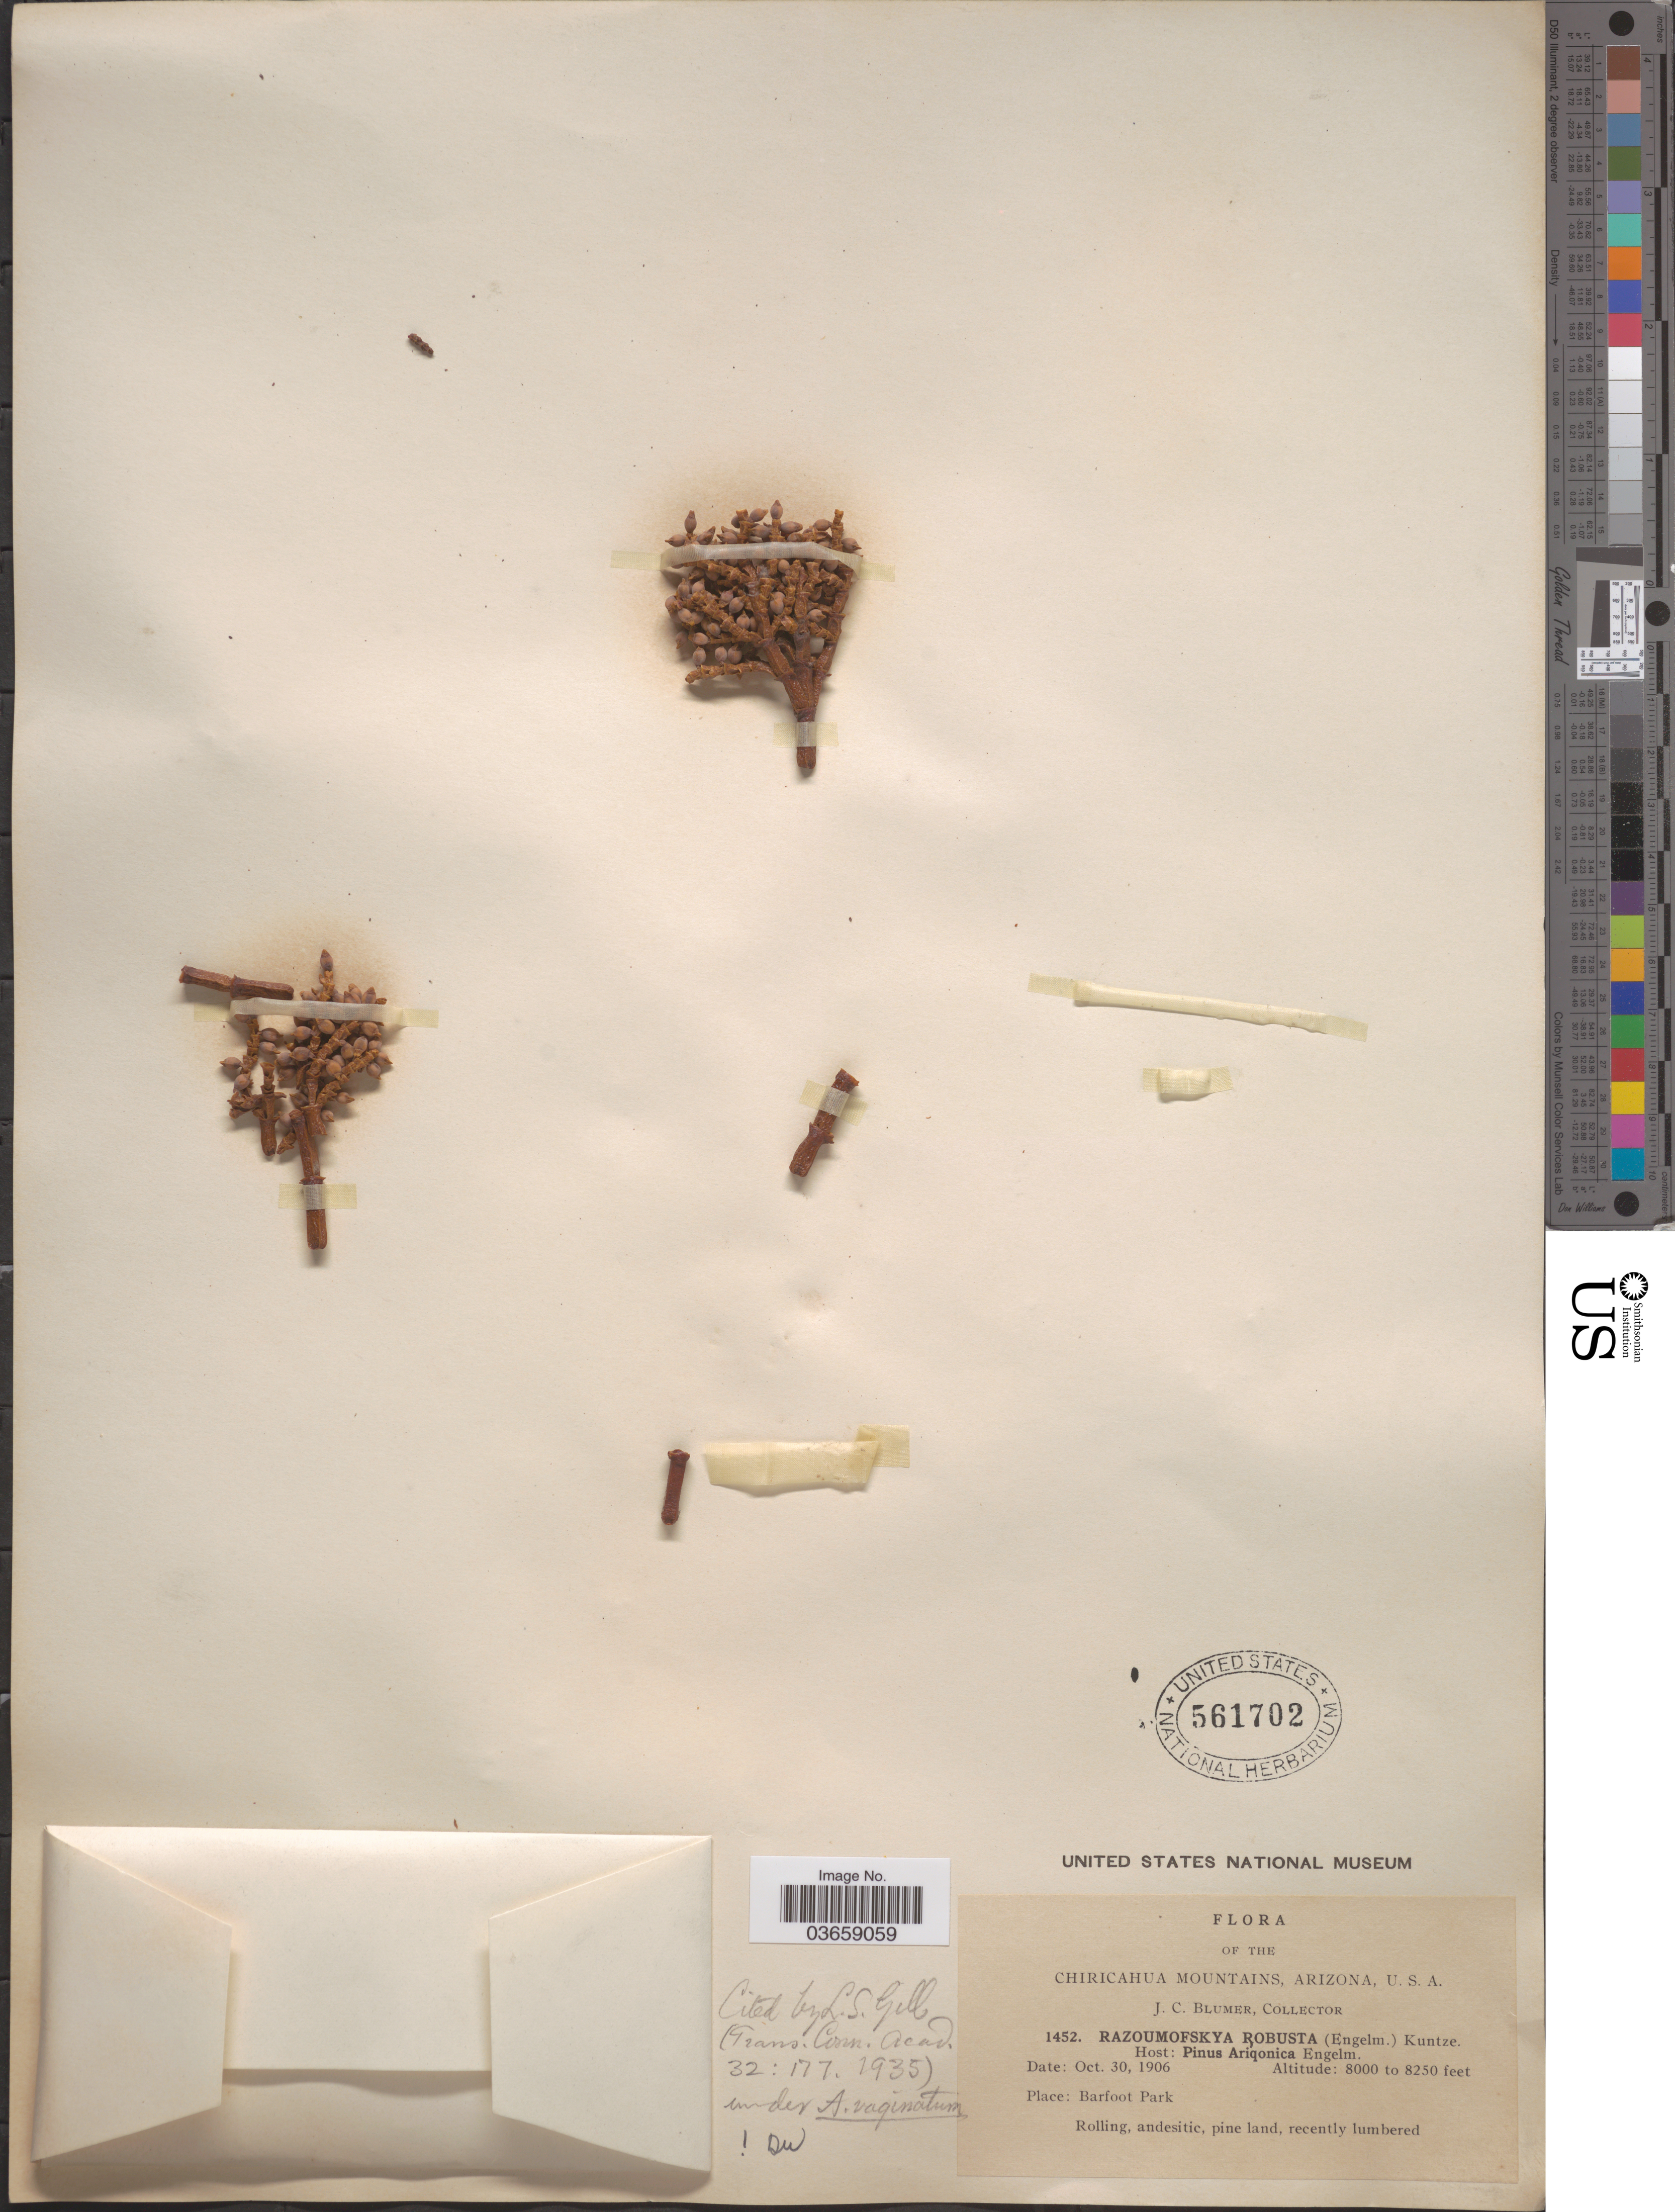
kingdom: Plantae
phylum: Tracheophyta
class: Magnoliopsida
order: Santalales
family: Viscaceae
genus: Arceuthobium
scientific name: Arceuthobium vaginatum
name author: (Humb. & Bonpl. ex Willd.) J. Presl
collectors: J. C. Blumer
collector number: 1452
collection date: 1906-10-30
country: United States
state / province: Arizona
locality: Chiricahua Mountains. Barfoot Park.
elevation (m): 2438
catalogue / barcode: US 561702